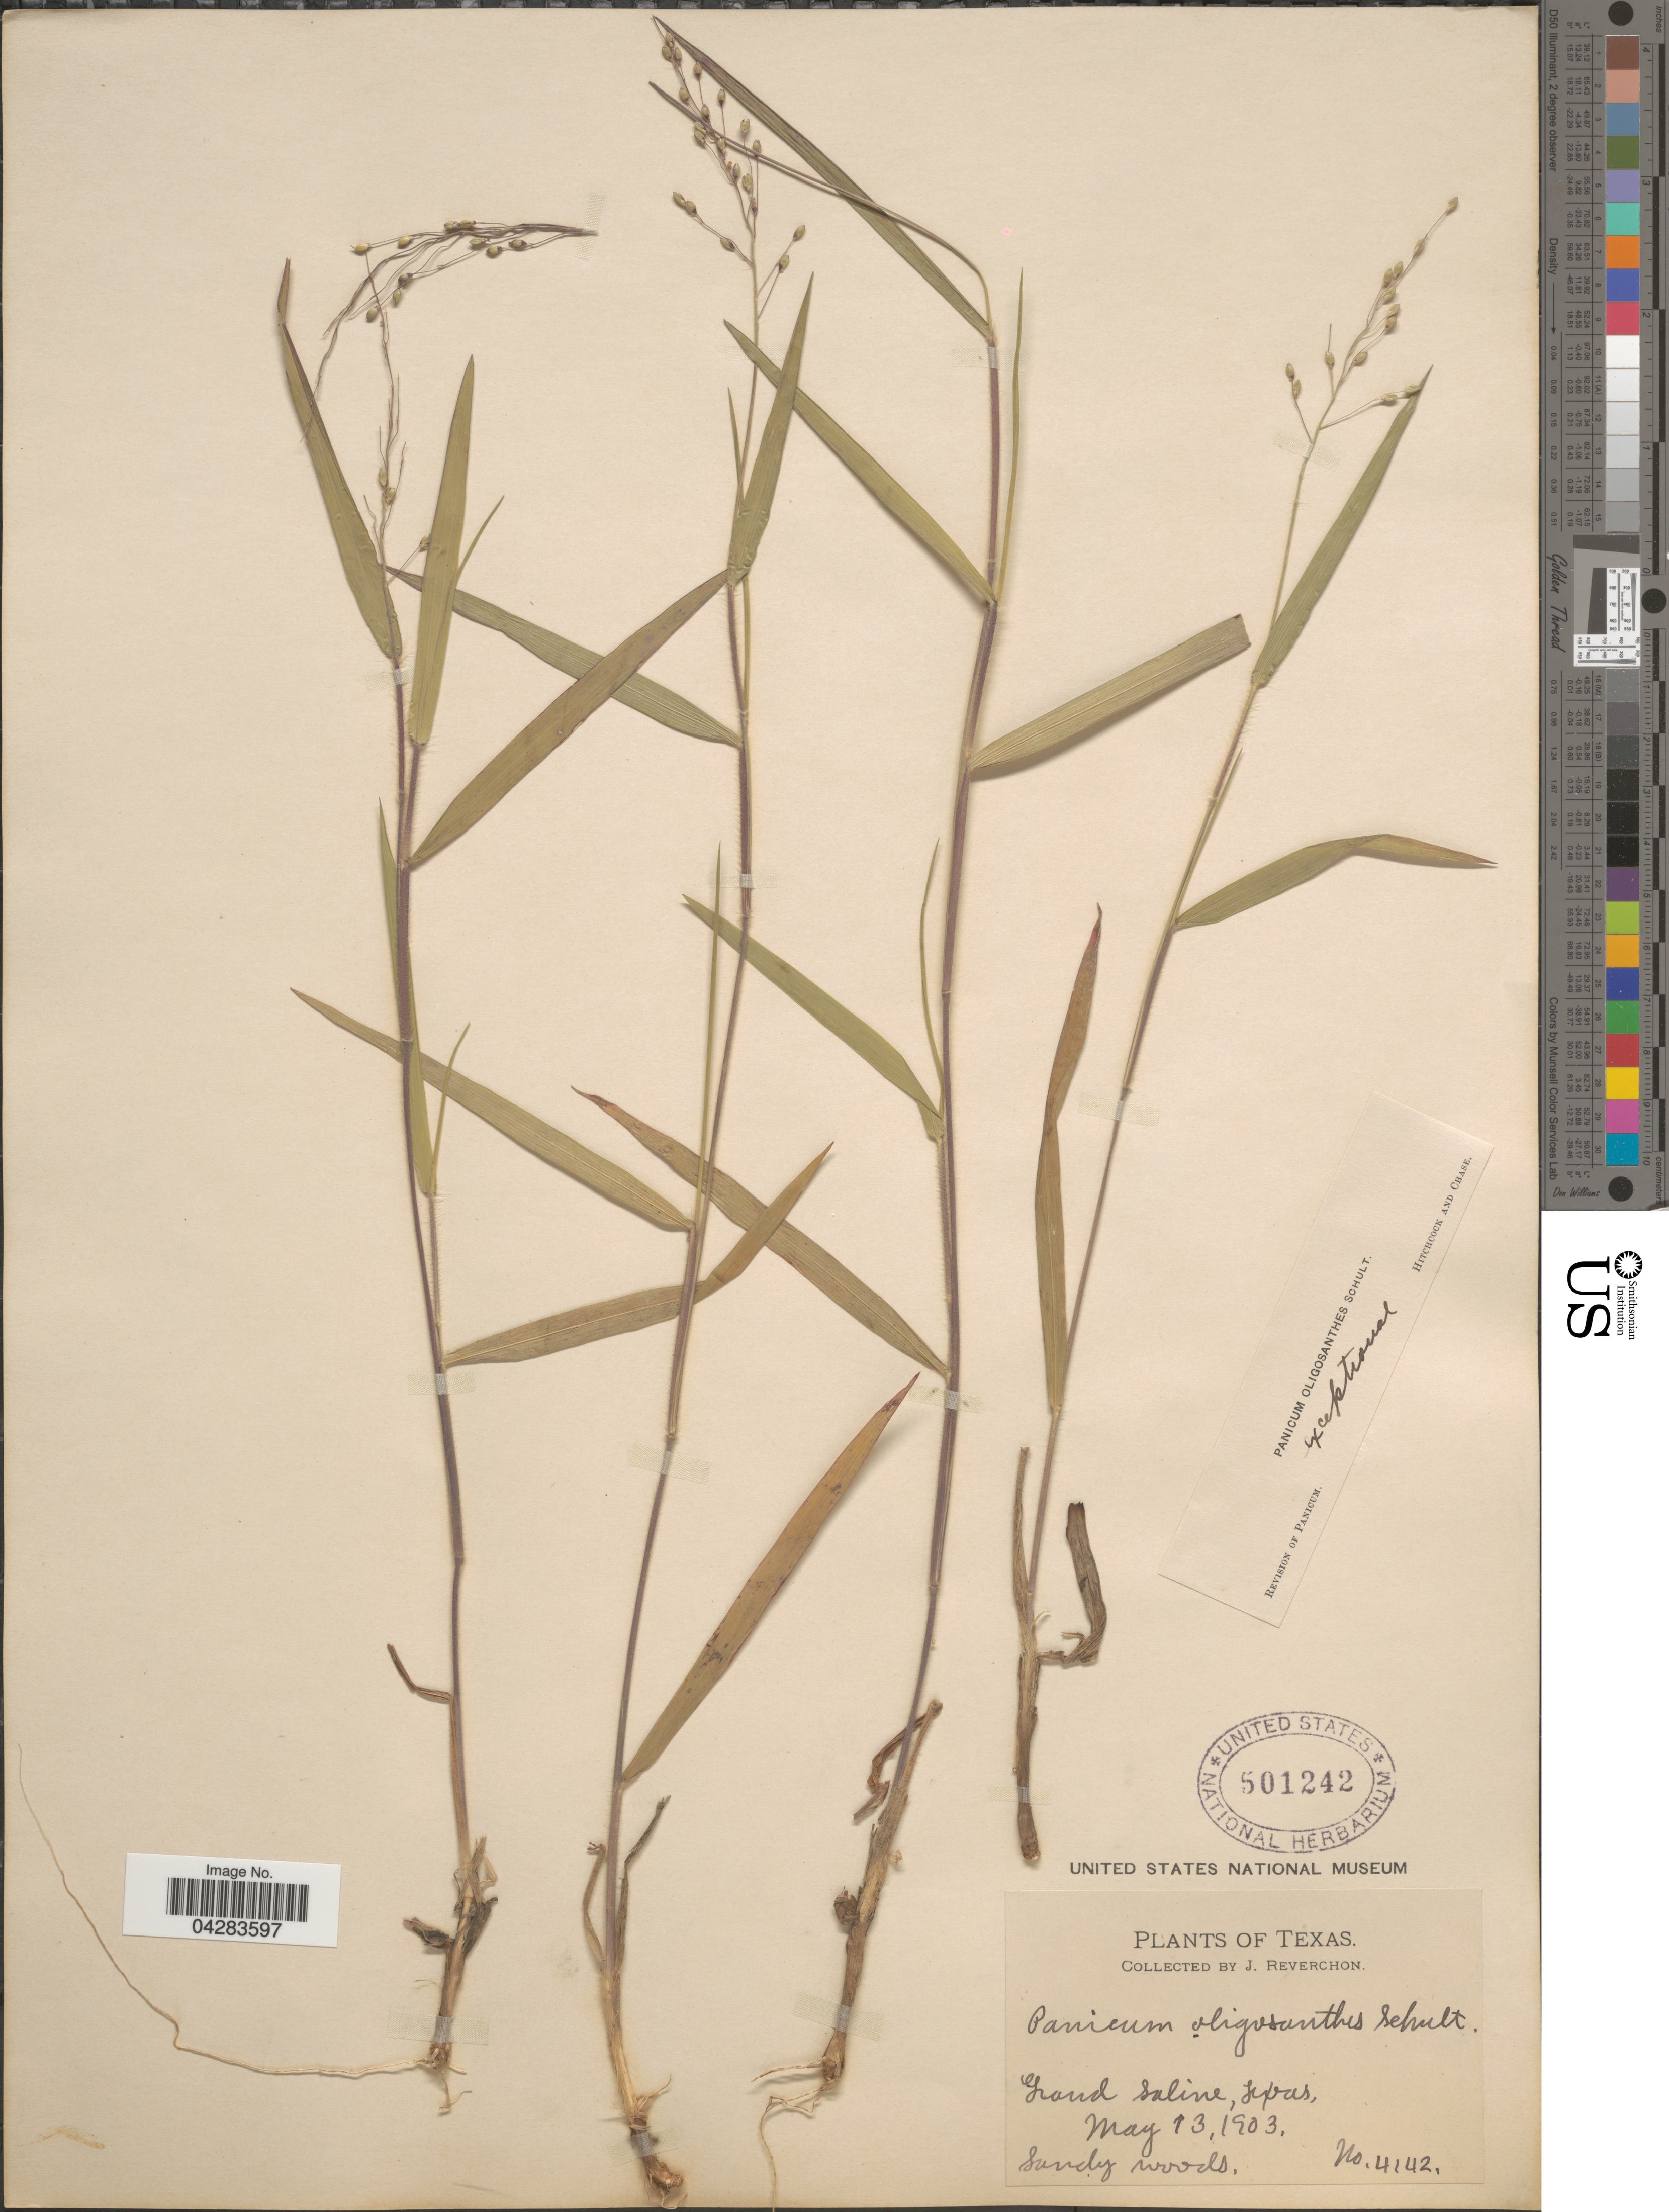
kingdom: Plantae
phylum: Tracheophyta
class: Liliopsida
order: Poales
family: Poaceae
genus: Dichanthelium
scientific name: Dichanthelium oligosanthes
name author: (Schult.) Gould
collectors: J. Reverchon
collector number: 4142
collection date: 1903-05-13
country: United States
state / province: Texas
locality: Grand Saline.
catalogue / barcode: US 501242